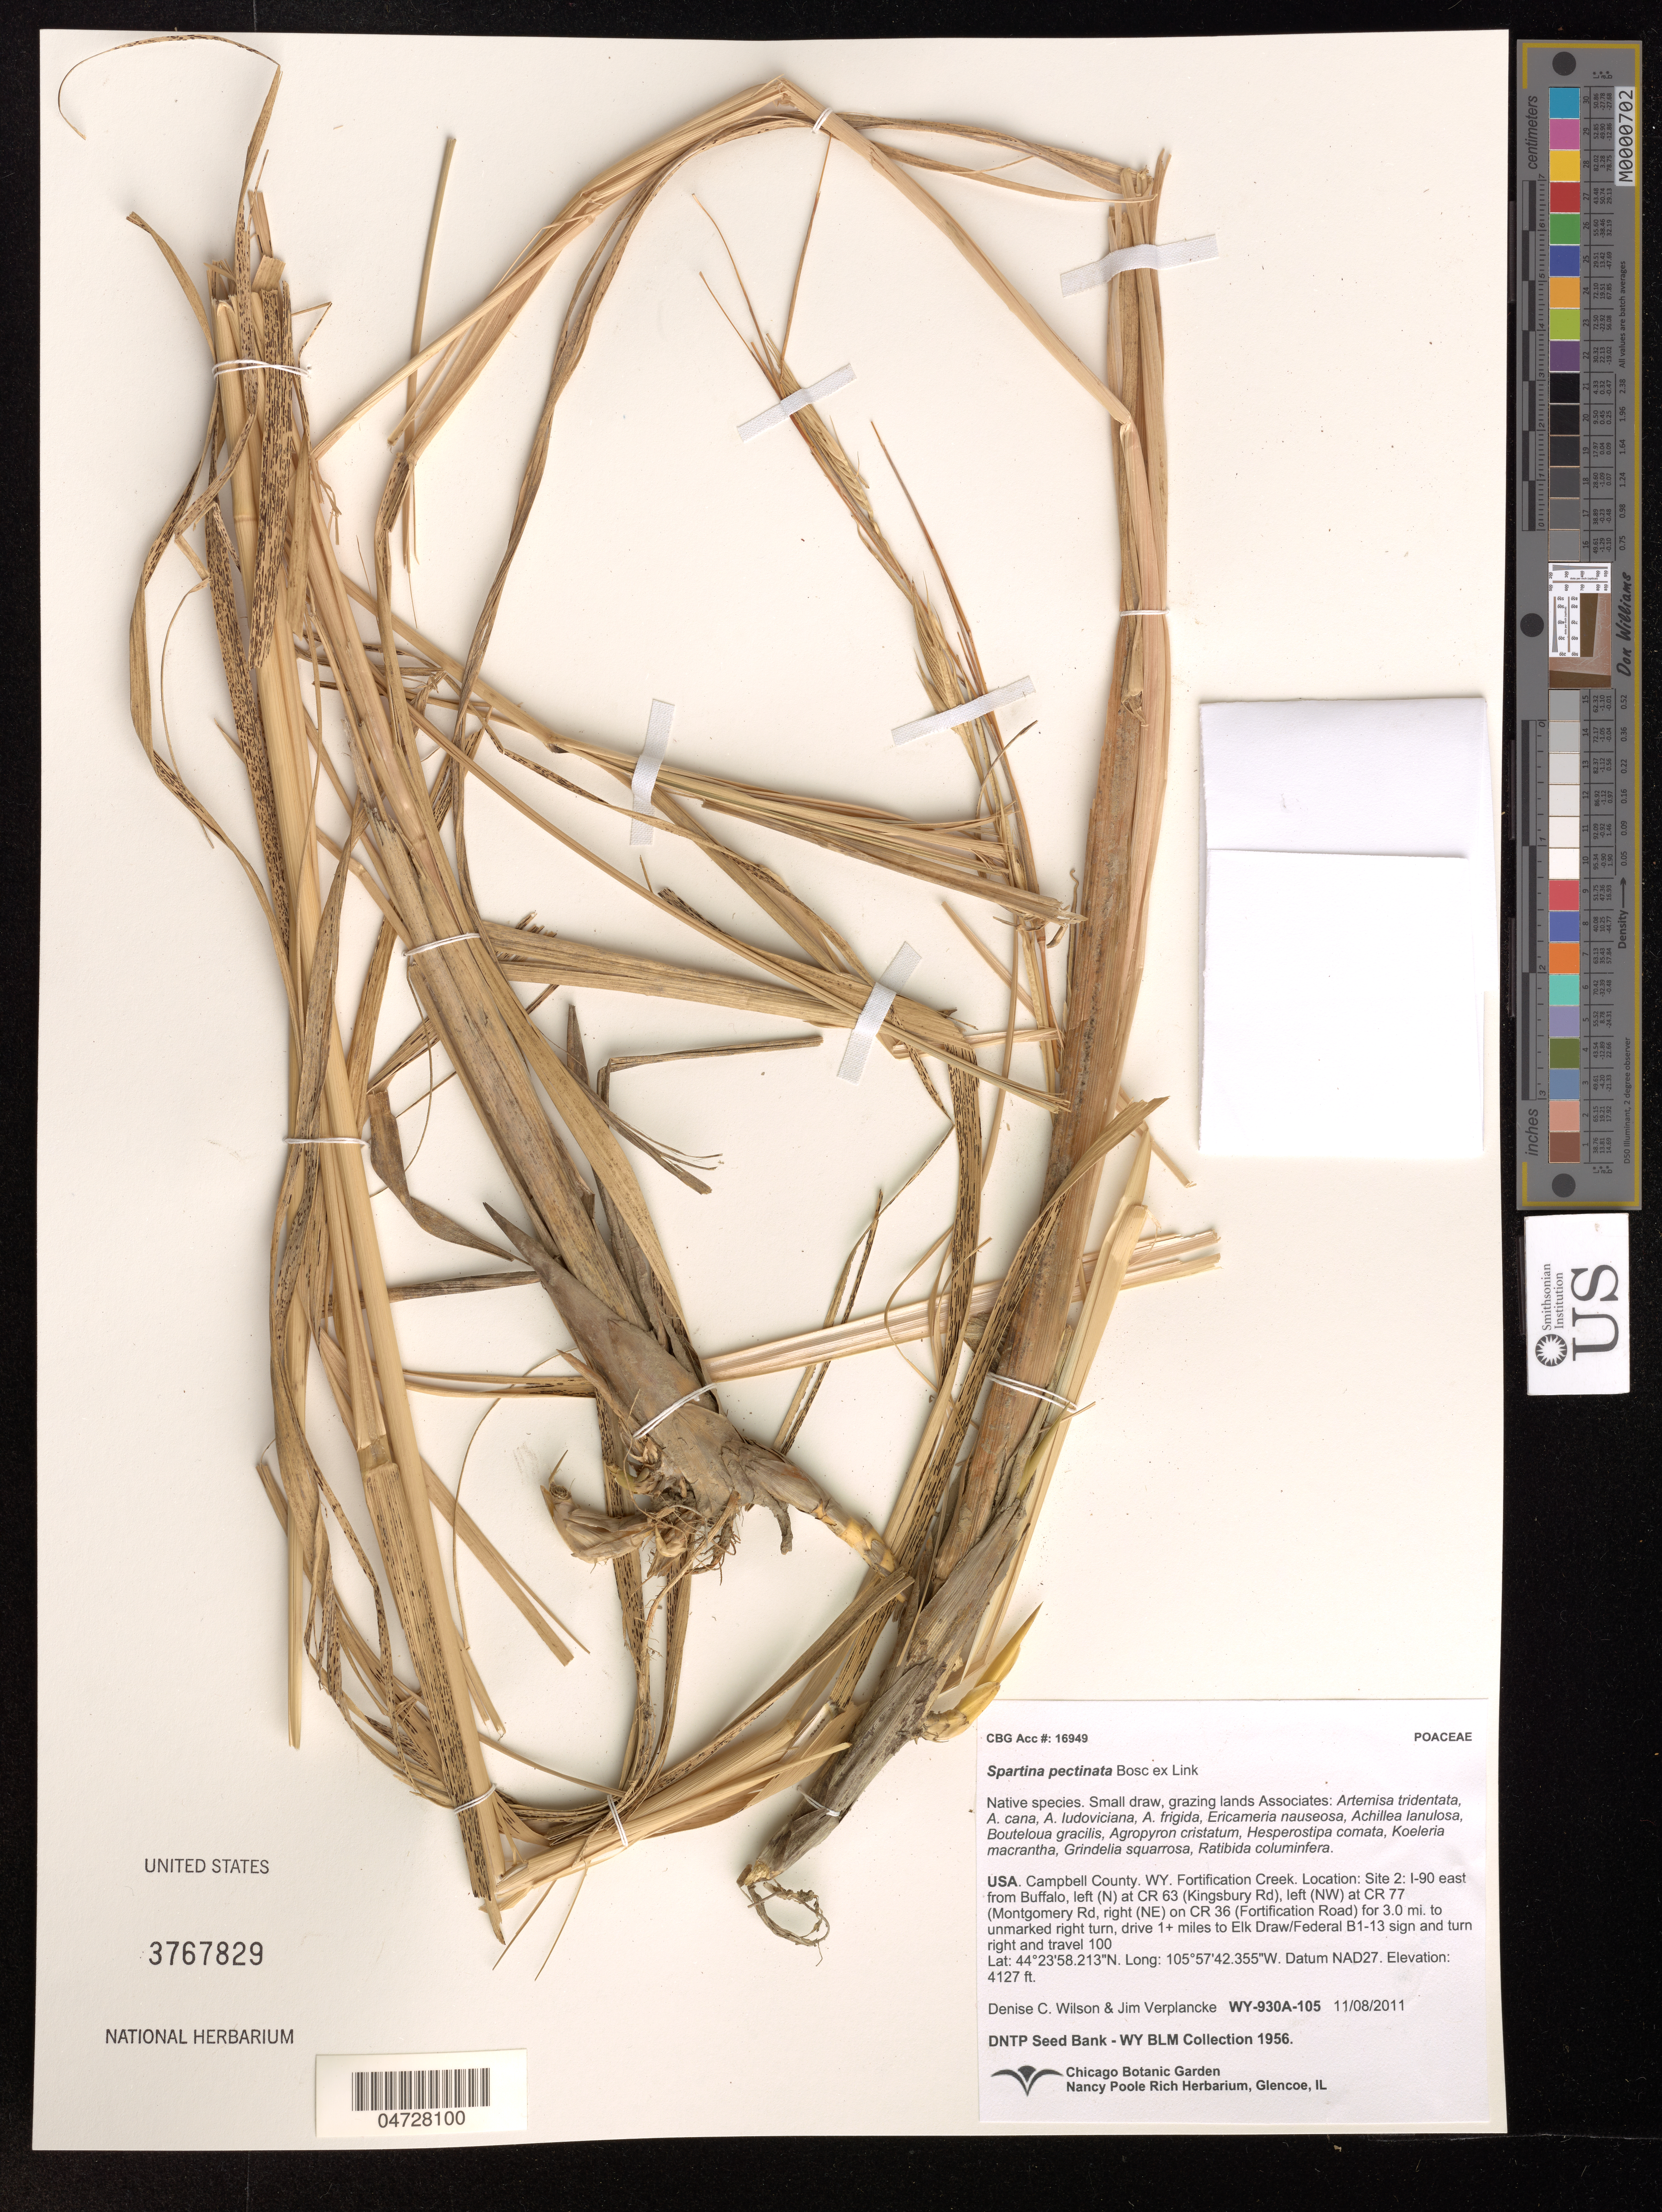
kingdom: Plantae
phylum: Tracheophyta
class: Liliopsida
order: Poales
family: Poaceae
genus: Spartina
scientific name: Spartina pectinata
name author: Link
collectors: D. Wilson & J. Verplanck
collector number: WY-930A-105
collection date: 2011-11-08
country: United States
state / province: Wyoming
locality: Campbell County, Fortification Creek. Site 2: I-90 east from Buffalo, left (N) at CR 63 (Kingsbury Rd), left (NW) at CR77 (Montgomery Rd, right (NE) on CR 36 (Fortification Road) for 3.0 mi. to unmarked right turn, drive 1+ miles to Elk Draw/Federal B1-13 sign and turn right and travel 100.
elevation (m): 1258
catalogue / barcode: US 3767829